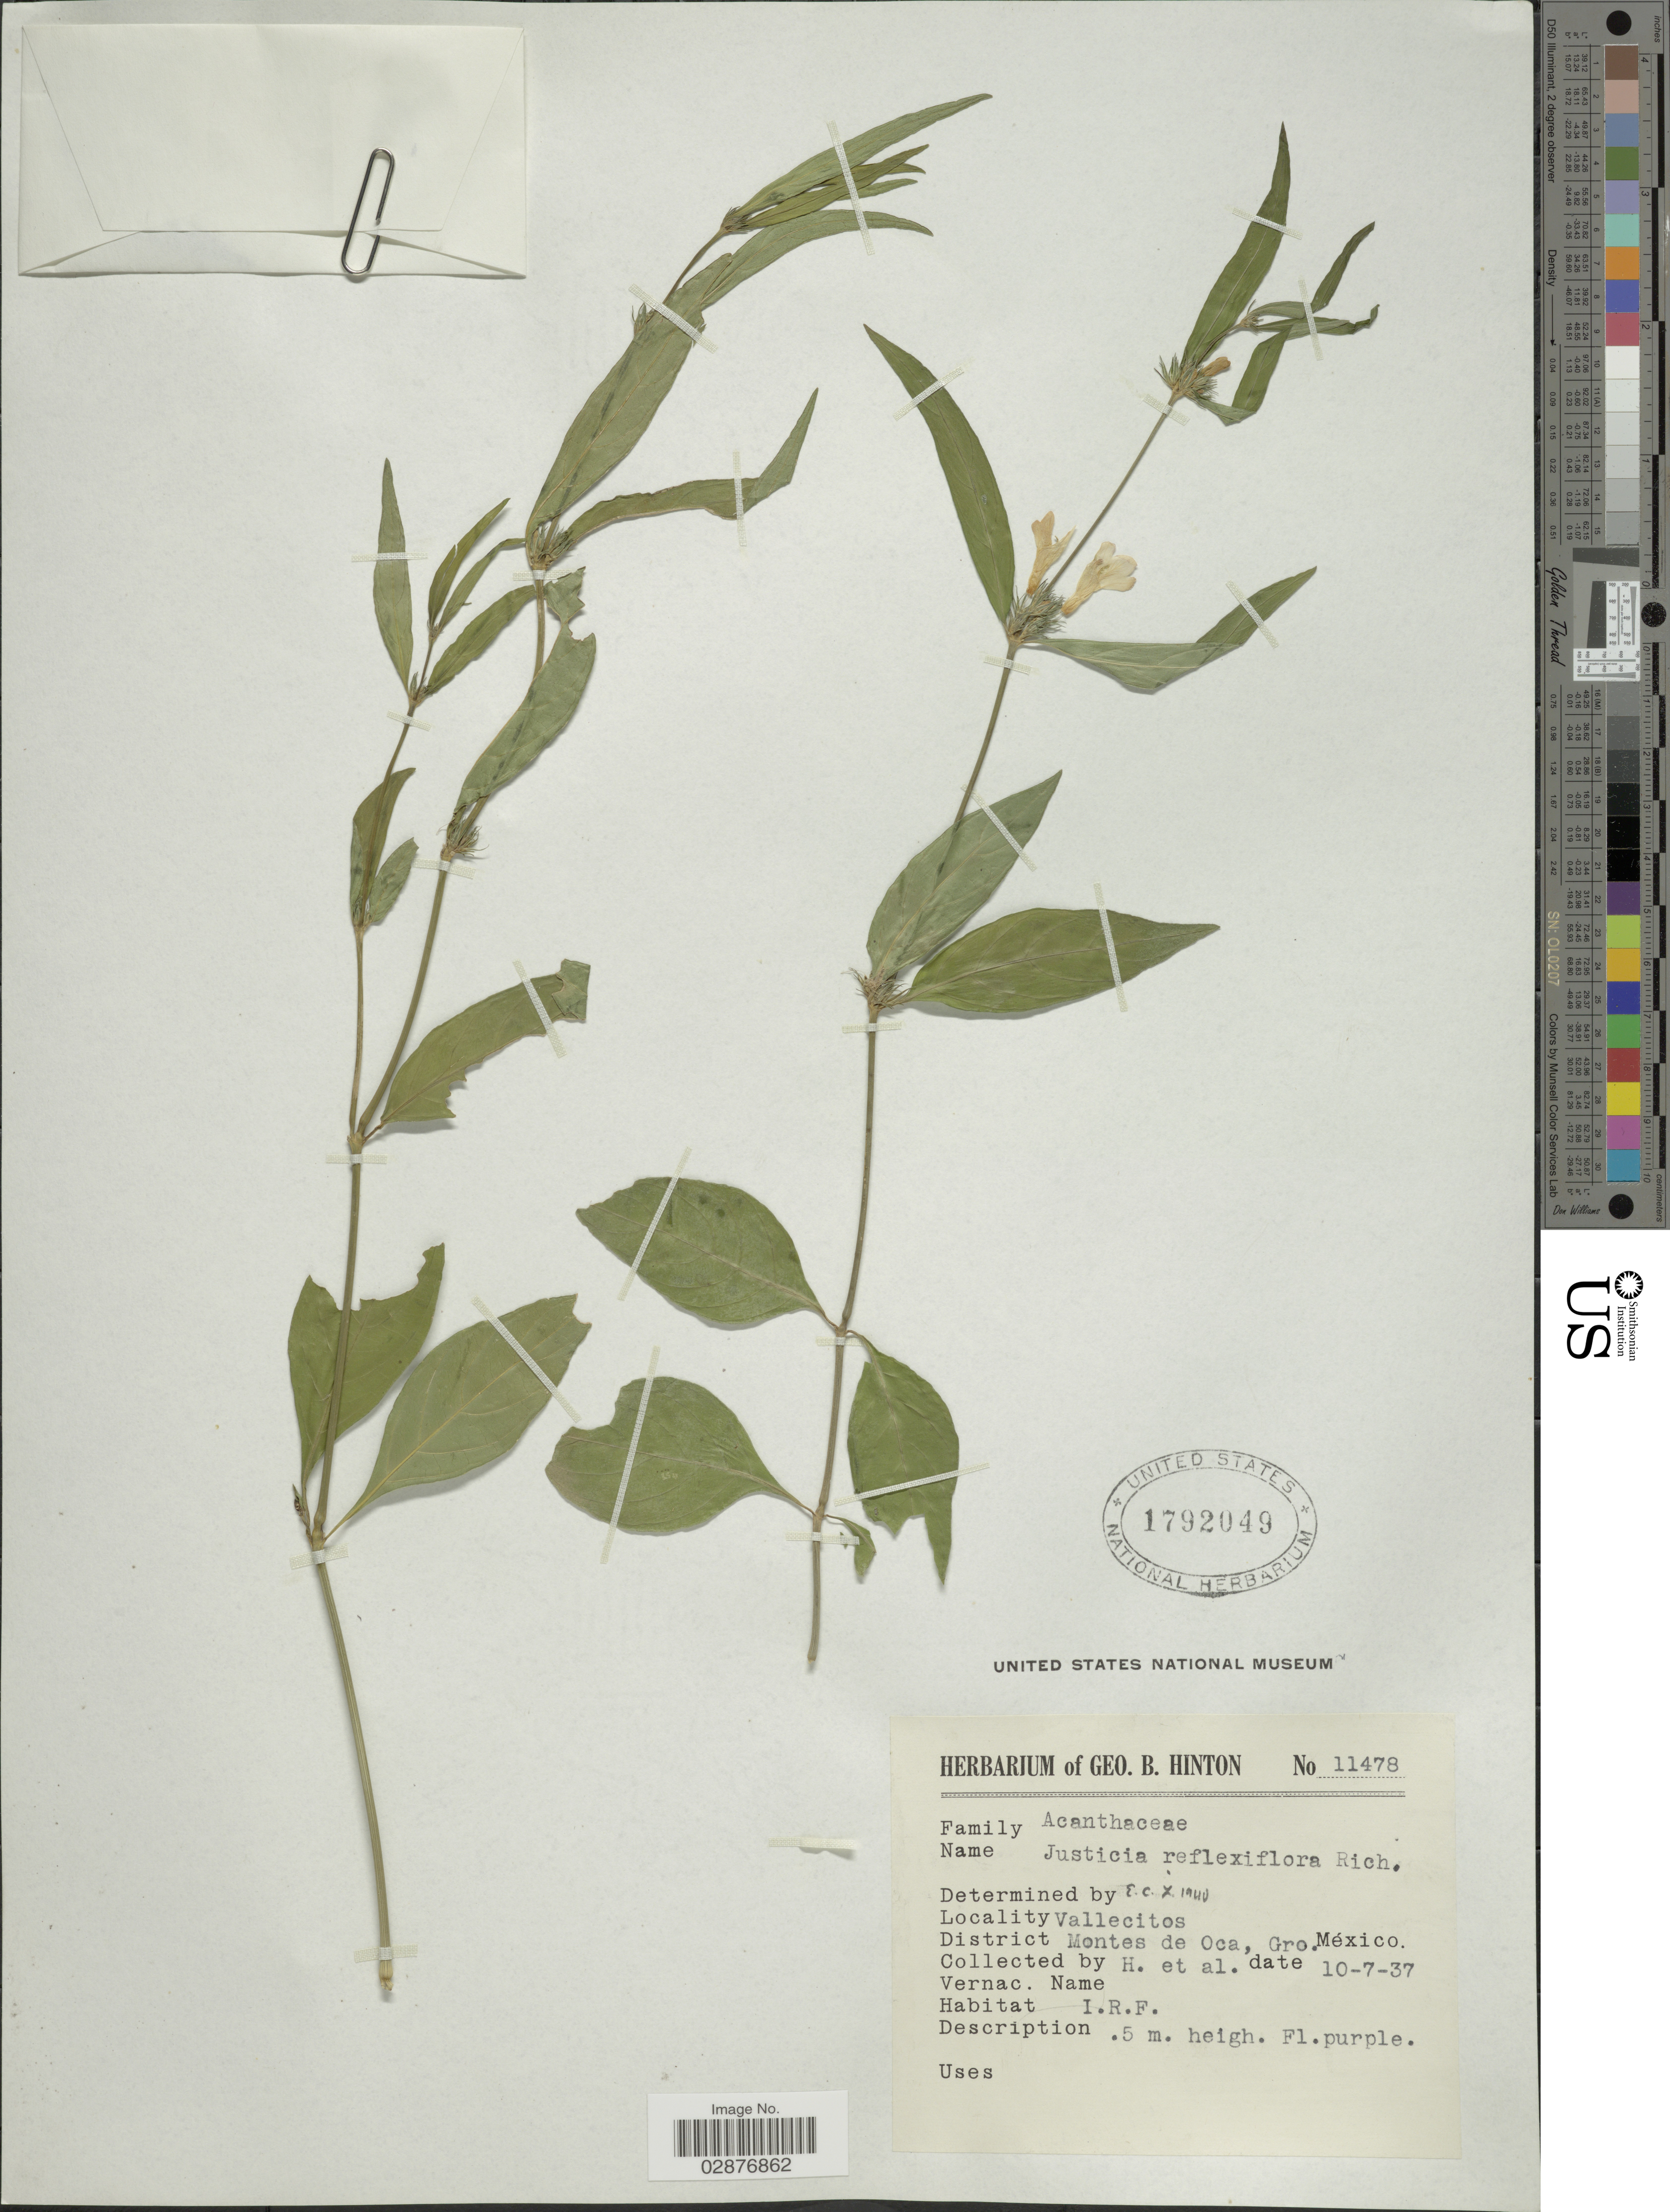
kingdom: Plantae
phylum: Tracheophyta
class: Magnoliopsida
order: Lamiales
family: Acanthaceae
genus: Justicia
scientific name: Justicia periplocifolia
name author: Jacq.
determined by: Fisher, Amanda, (LOB), California State University, Long Beach (UNITED STATES)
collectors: G. B. Hinton & et al.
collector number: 11478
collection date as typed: Transcribed d/m/y: 10/7/37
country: Mexico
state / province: Guerrero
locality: Vallecitos, District Montes de Oca.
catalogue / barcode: US 1792049